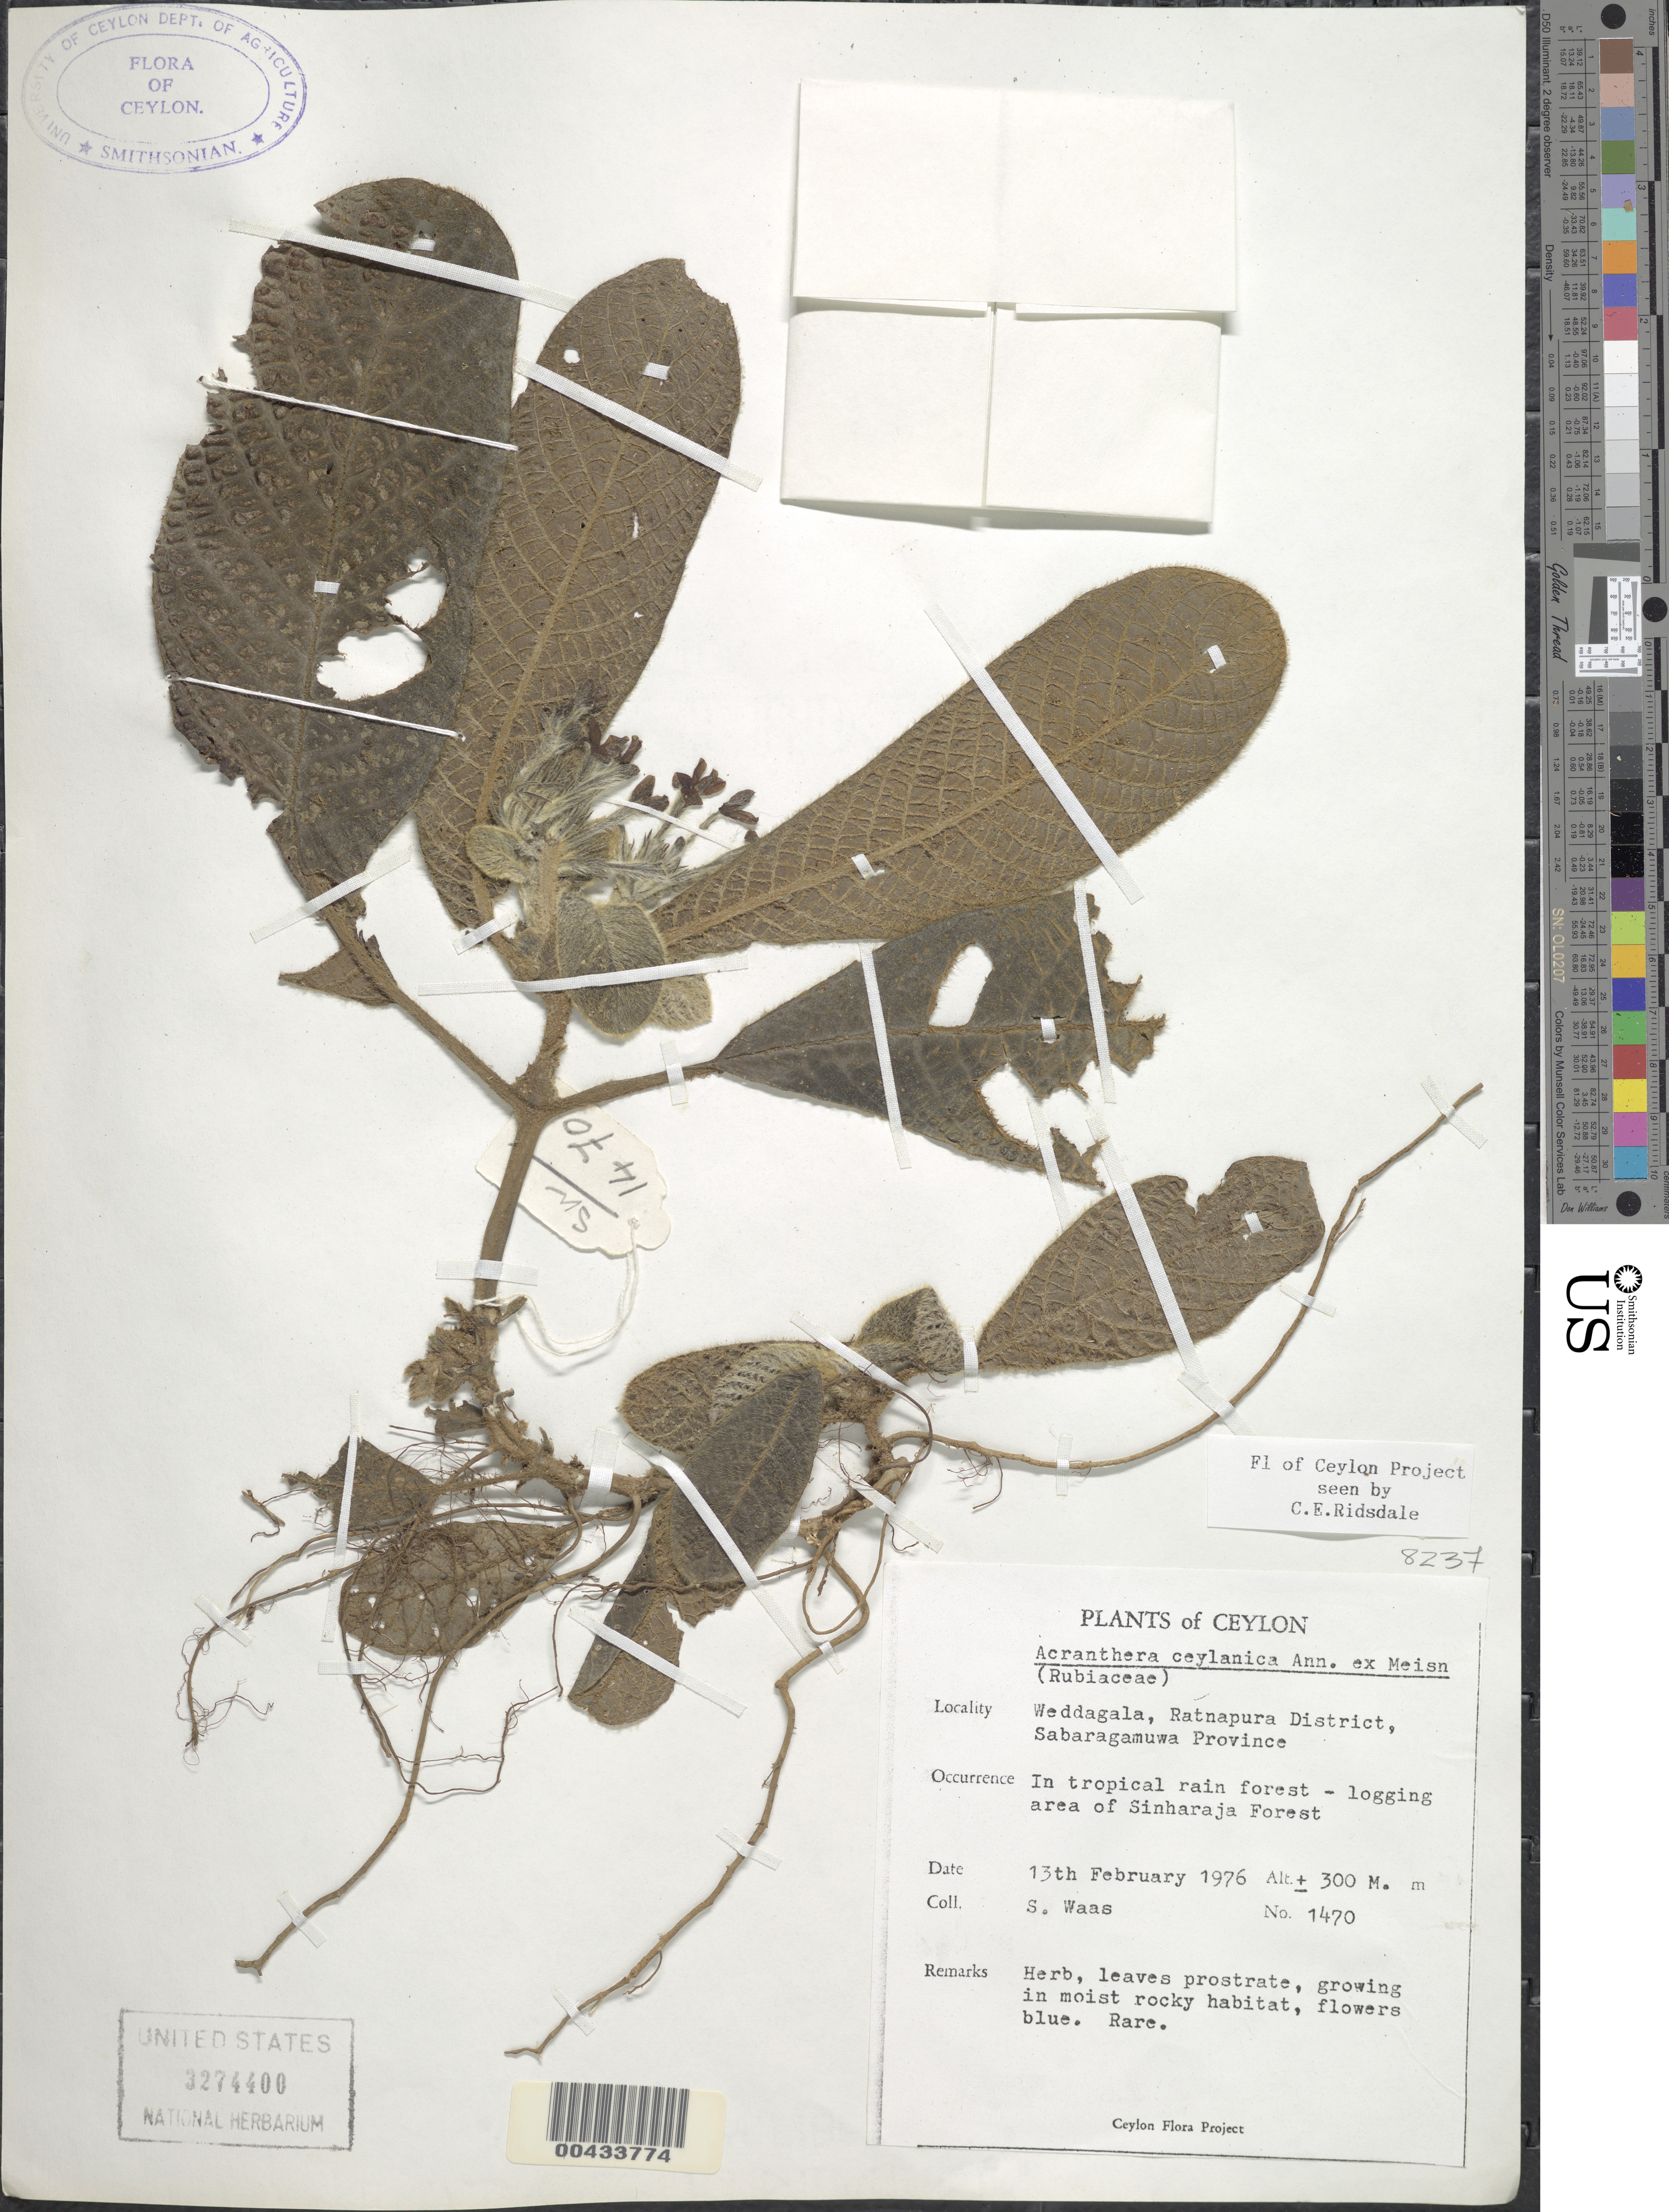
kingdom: Plantae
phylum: Tracheophyta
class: Magnoliopsida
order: Gentianales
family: Rubiaceae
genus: Acranthera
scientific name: Acranthera ceylanica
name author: Arn. ex Meisn.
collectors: S. Waas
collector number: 1470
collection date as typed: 13 Feb 1976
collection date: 1976-02-13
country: Sri Lanka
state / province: Sabaragamuwa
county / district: Ratnapura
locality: Weddagala, logging area of Sinharaja Forest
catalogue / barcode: US 3274400